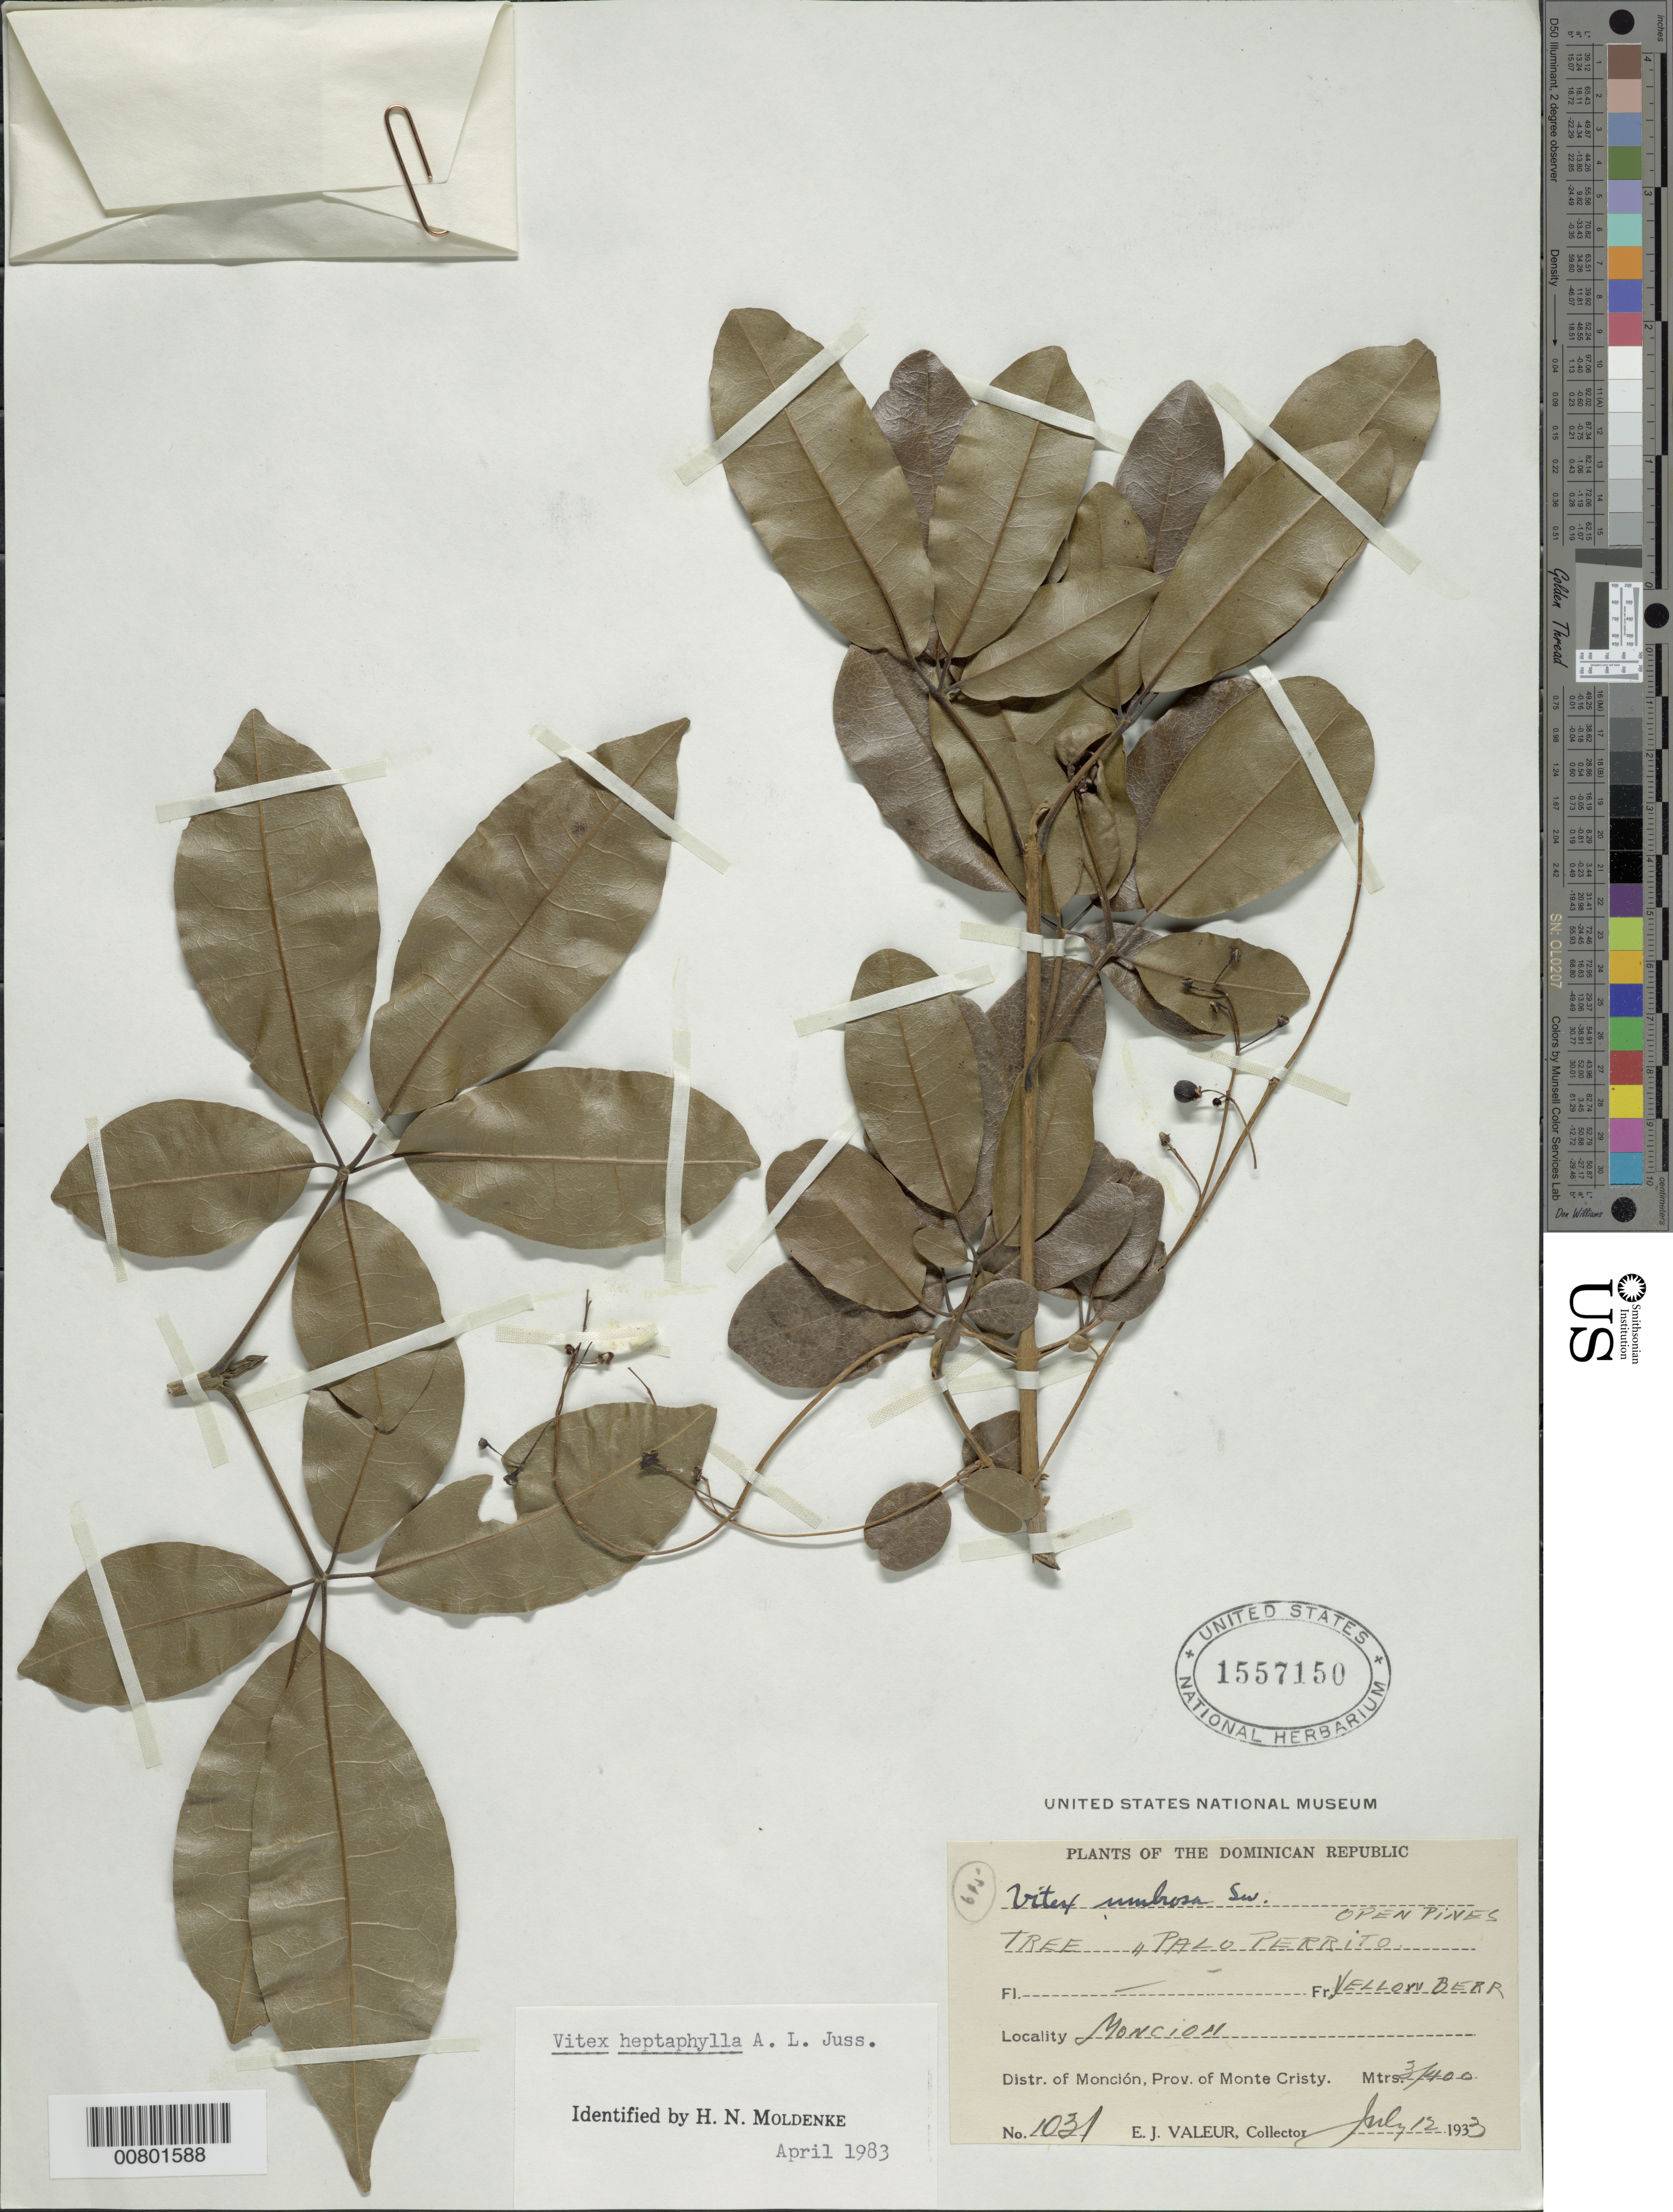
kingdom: Plantae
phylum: Tracheophyta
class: Magnoliopsida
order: Lamiales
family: Lamiaceae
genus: Vitex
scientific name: Vitex heptaphylla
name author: A. Juss.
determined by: Moldenke, H. N.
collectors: E. Valeur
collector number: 1031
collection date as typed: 12 Jul 1933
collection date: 1933-07-12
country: Dominican Republic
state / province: Monte Cristi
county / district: Monción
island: Hispaniola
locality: Monción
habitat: Open pines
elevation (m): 300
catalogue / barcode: US 1557150